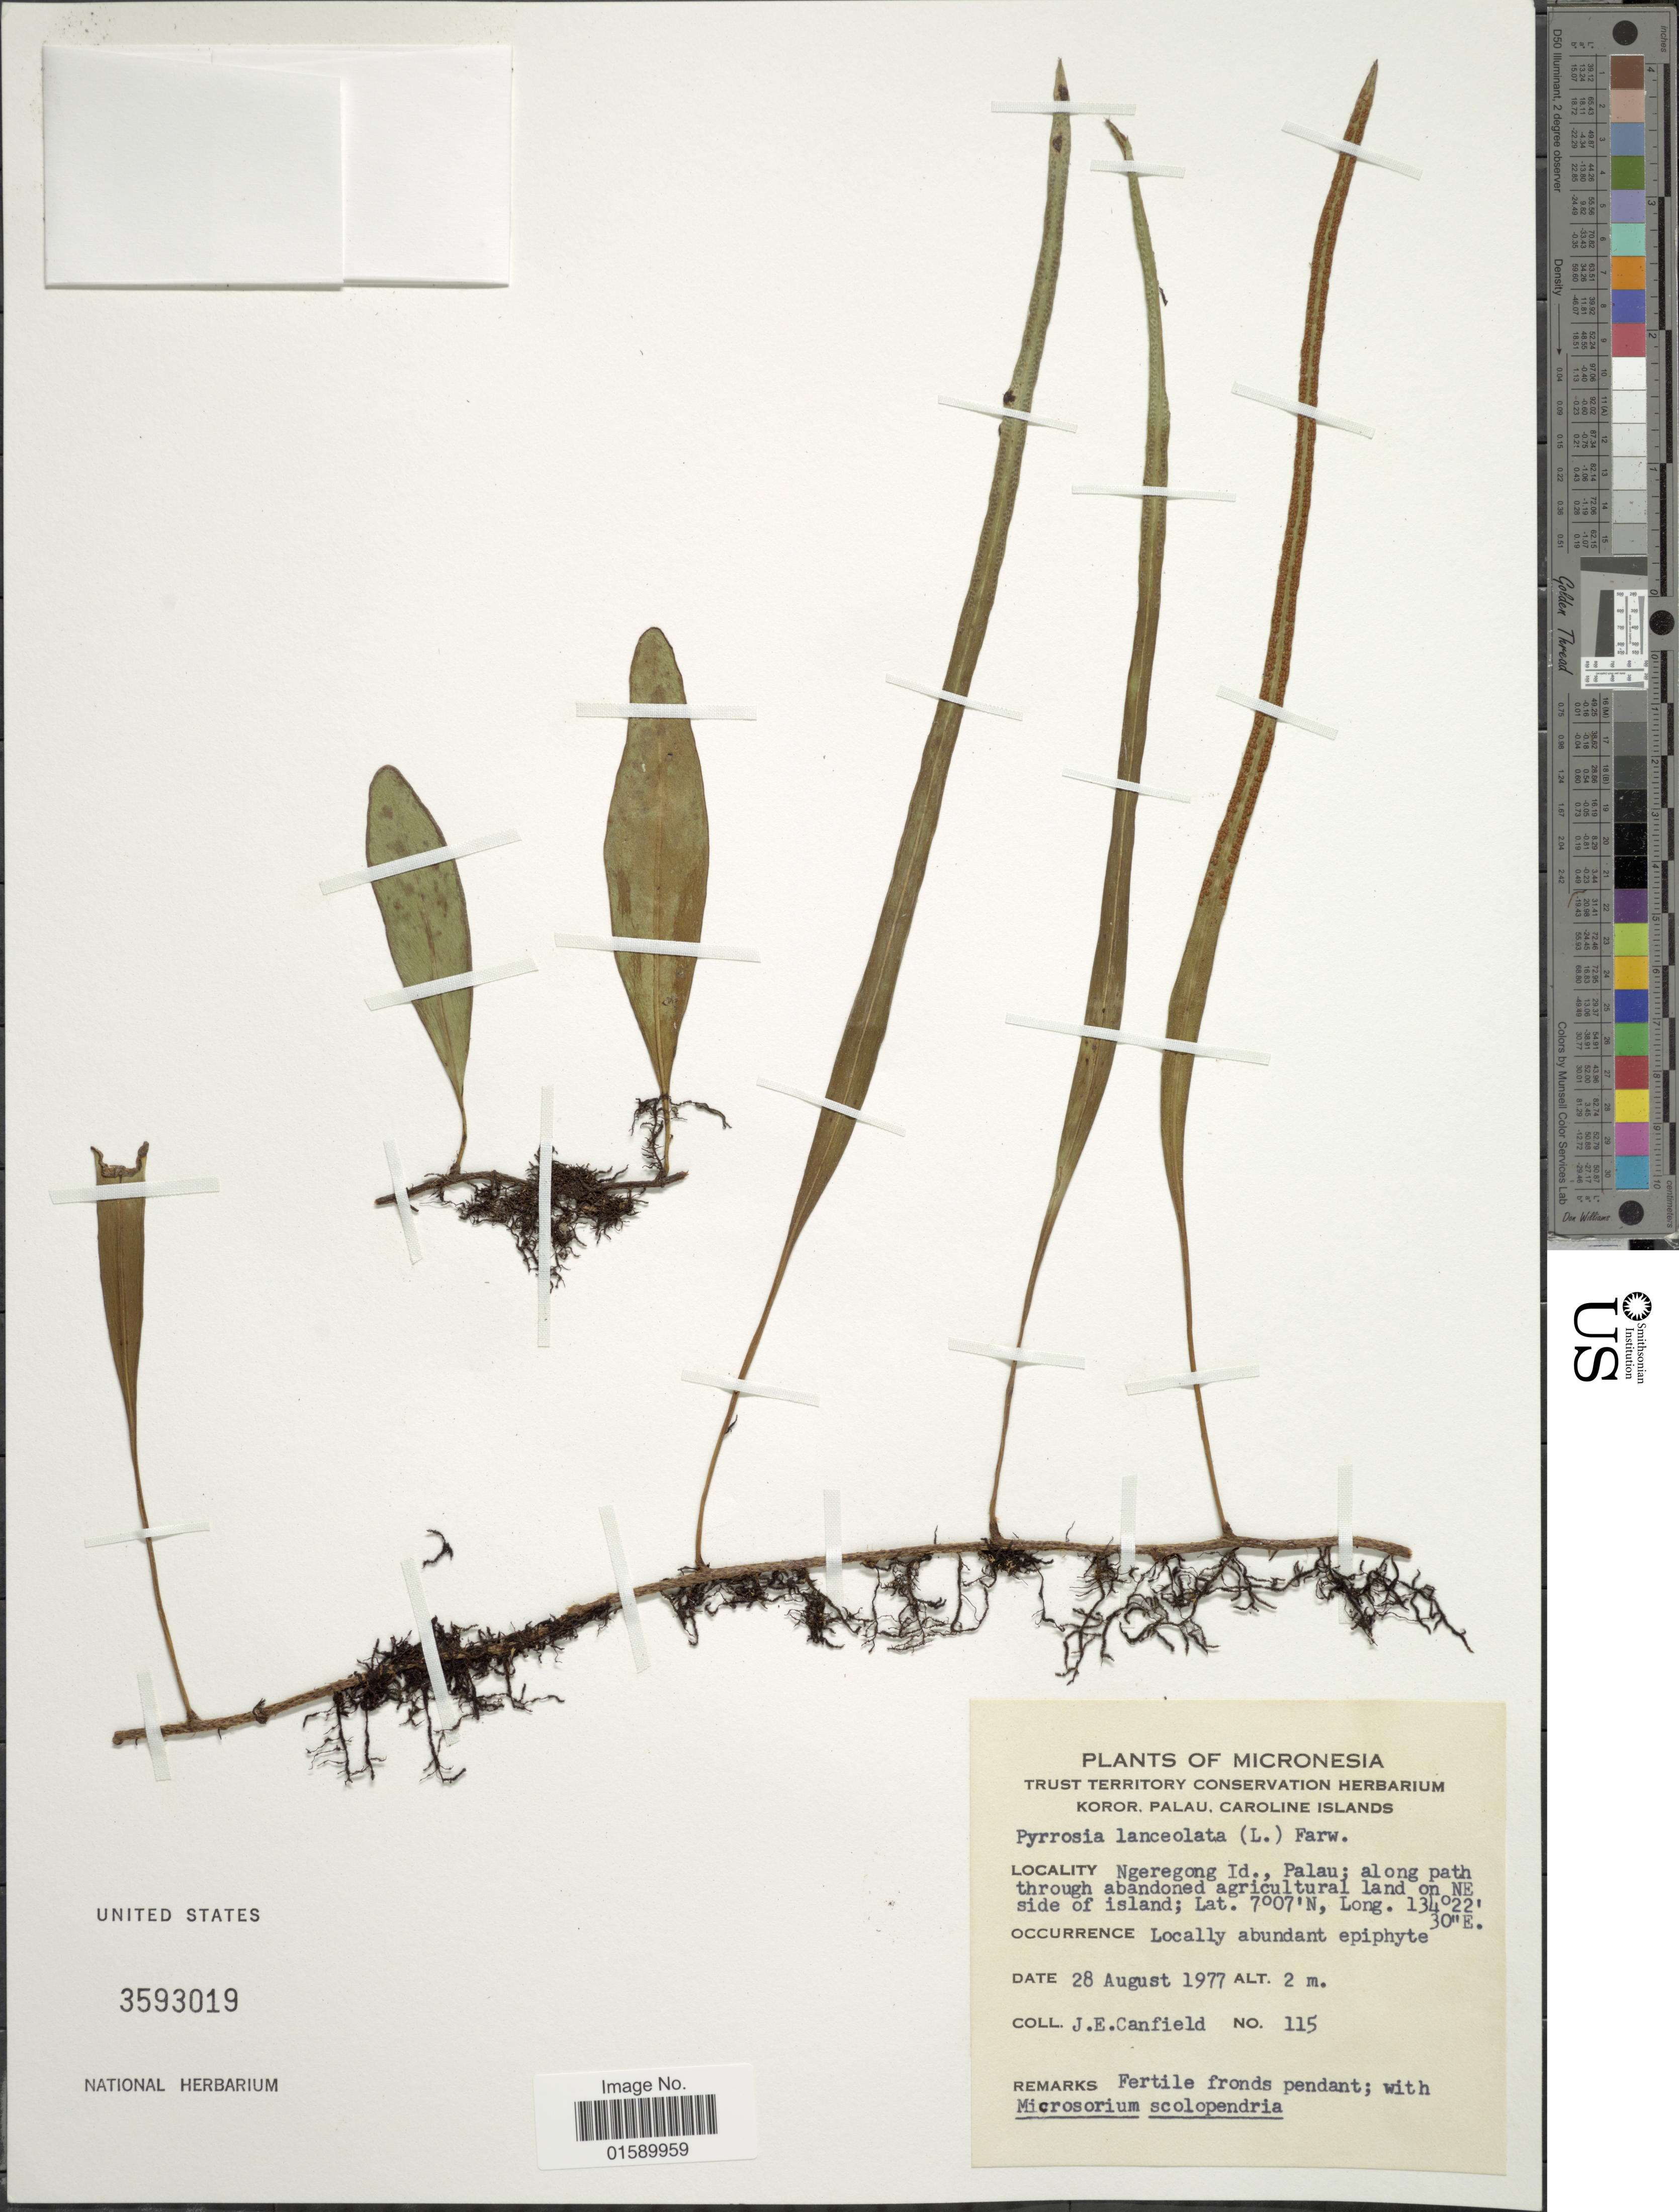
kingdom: Plantae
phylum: Tracheophyta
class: Polypodiopsida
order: Polypodiales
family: Polypodiaceae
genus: Pyrrosia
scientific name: Pyrrosia lanceolata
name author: (L.) Farw.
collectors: J. E. Canfield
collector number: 115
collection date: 1977-08-28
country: Micronesia, Federated States of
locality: Micronesia, Ngeregong Id., Palau; along path through abandoned agricultural land on NE side of island.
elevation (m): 2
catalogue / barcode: US 3593019